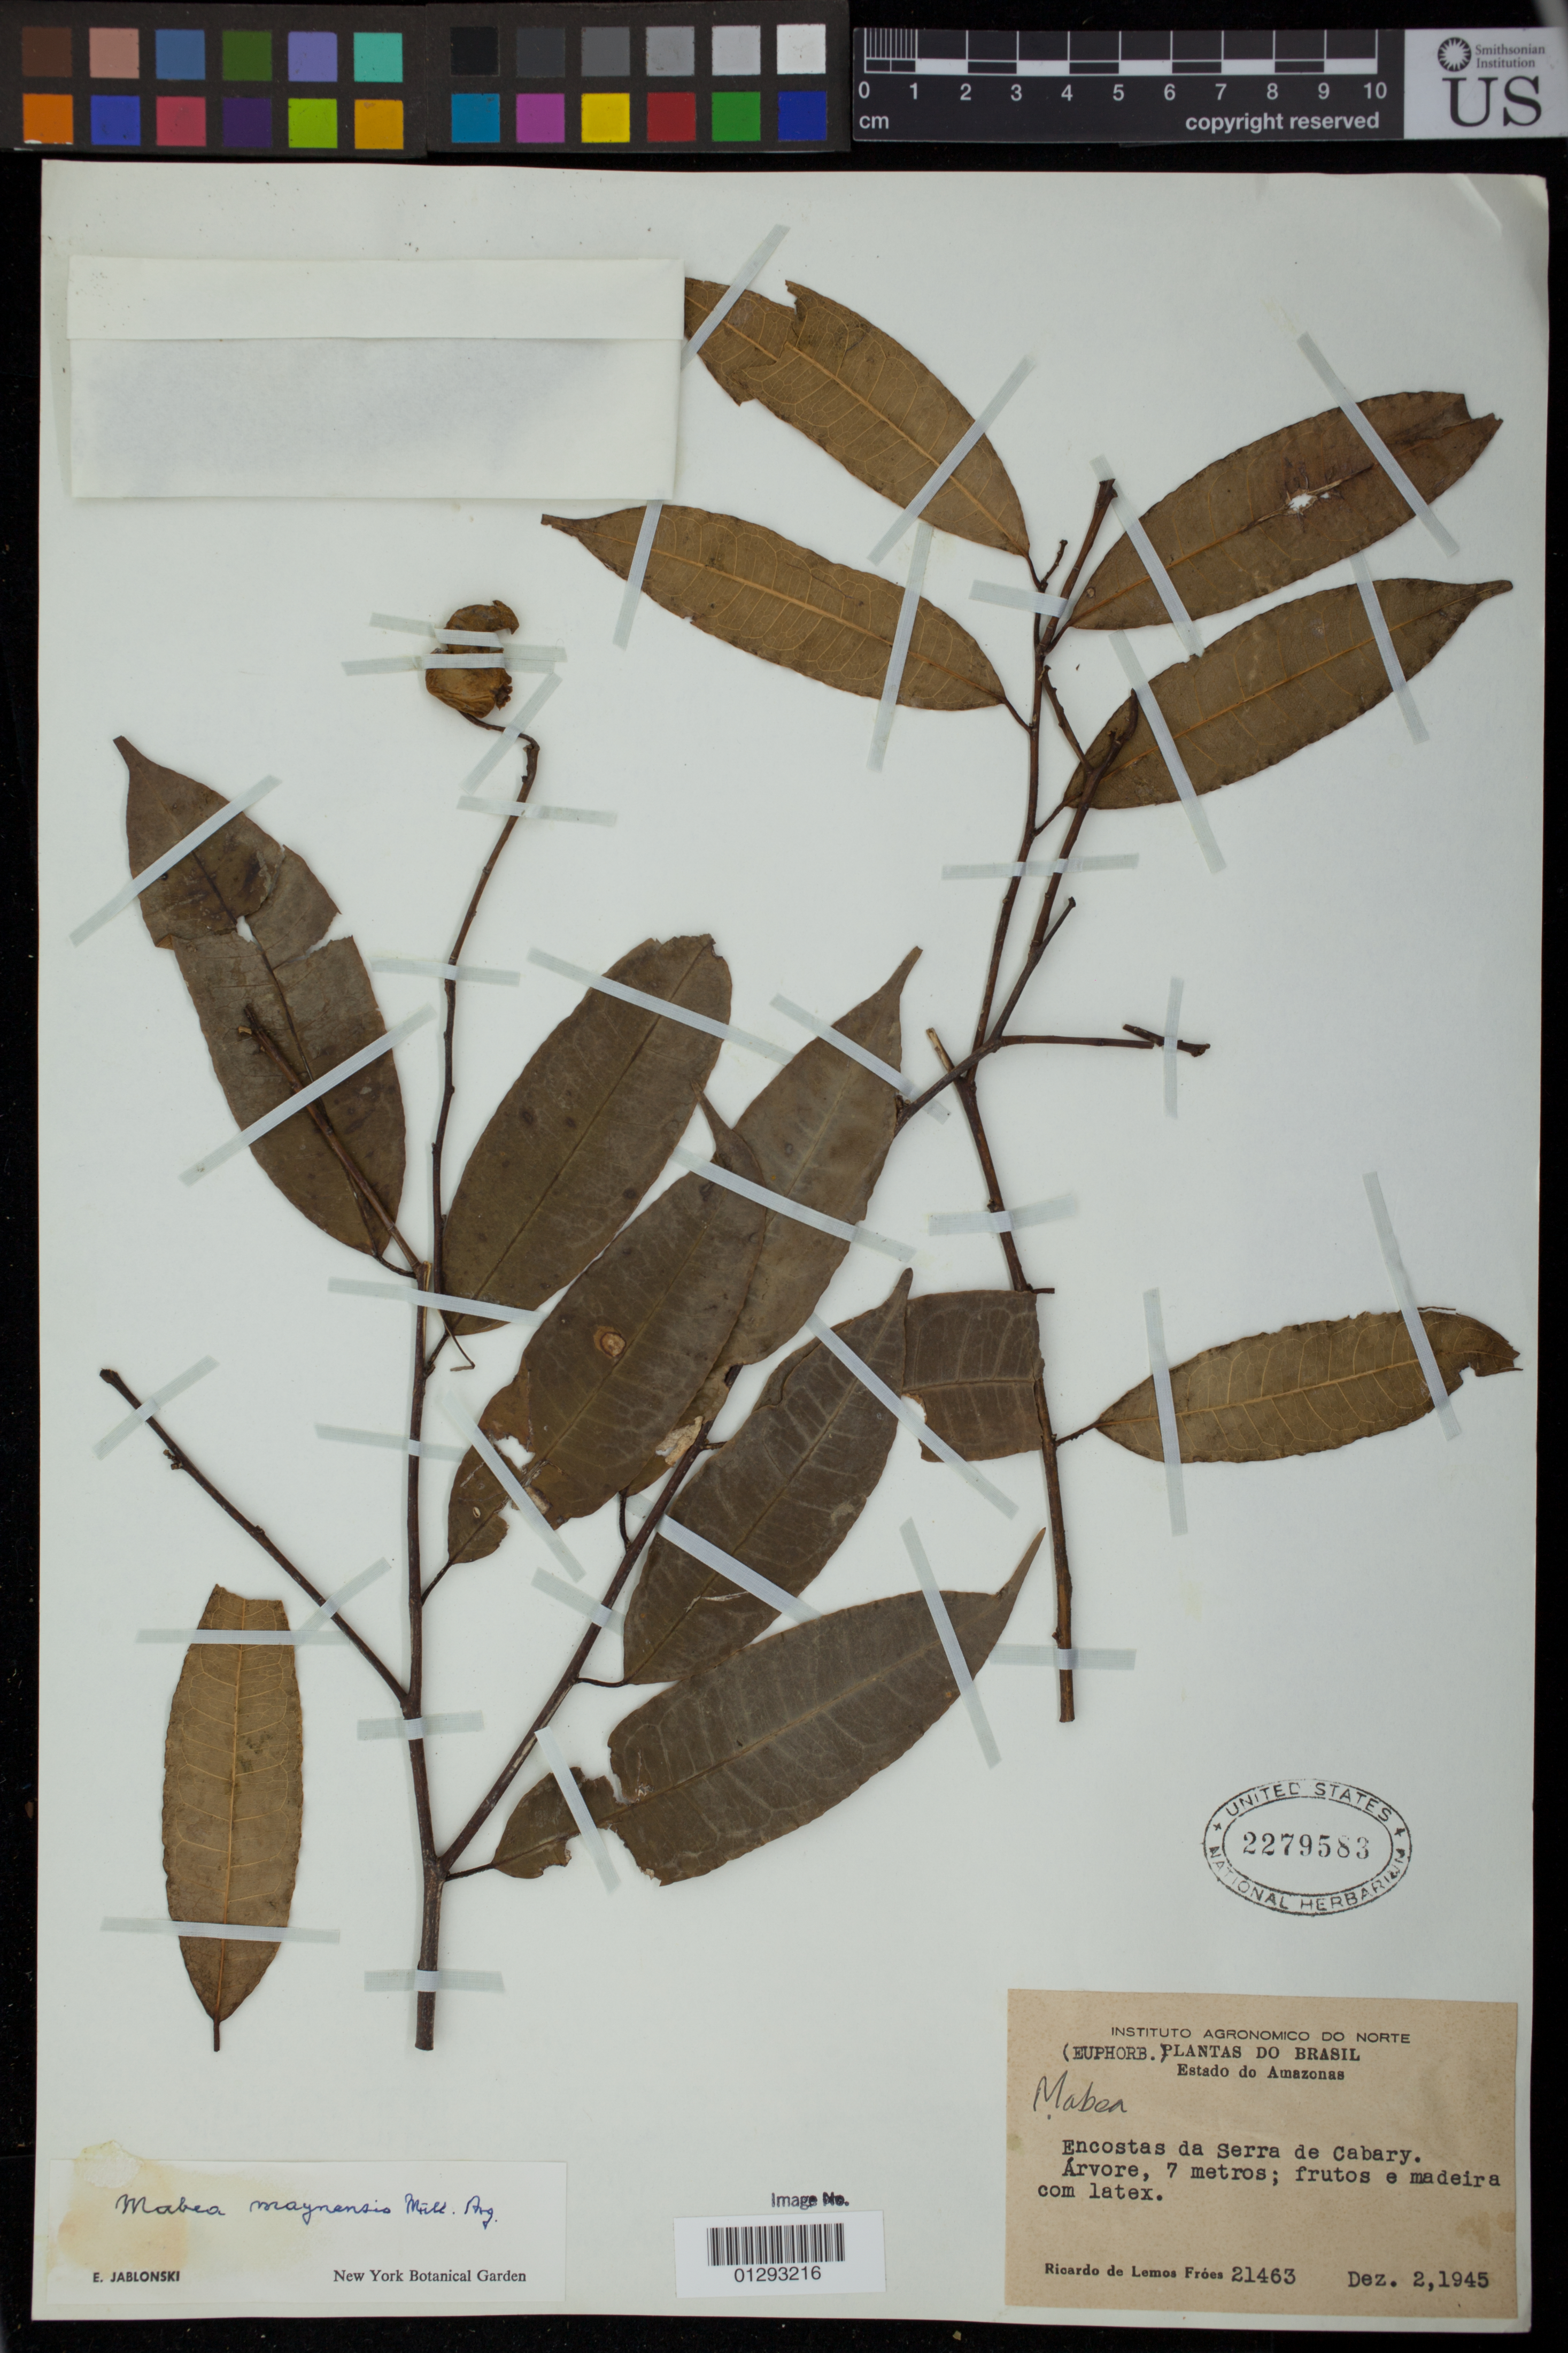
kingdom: Plantae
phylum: Tracheophyta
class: Magnoliopsida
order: Malpighiales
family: Euphorbiaceae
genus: Mabea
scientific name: Mabea maynensis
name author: Spruce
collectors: R. L. Fróes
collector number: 21463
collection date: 1945-12-02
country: Brazil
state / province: Amazonas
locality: Encostas da Serra de Cabary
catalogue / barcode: US 2279583